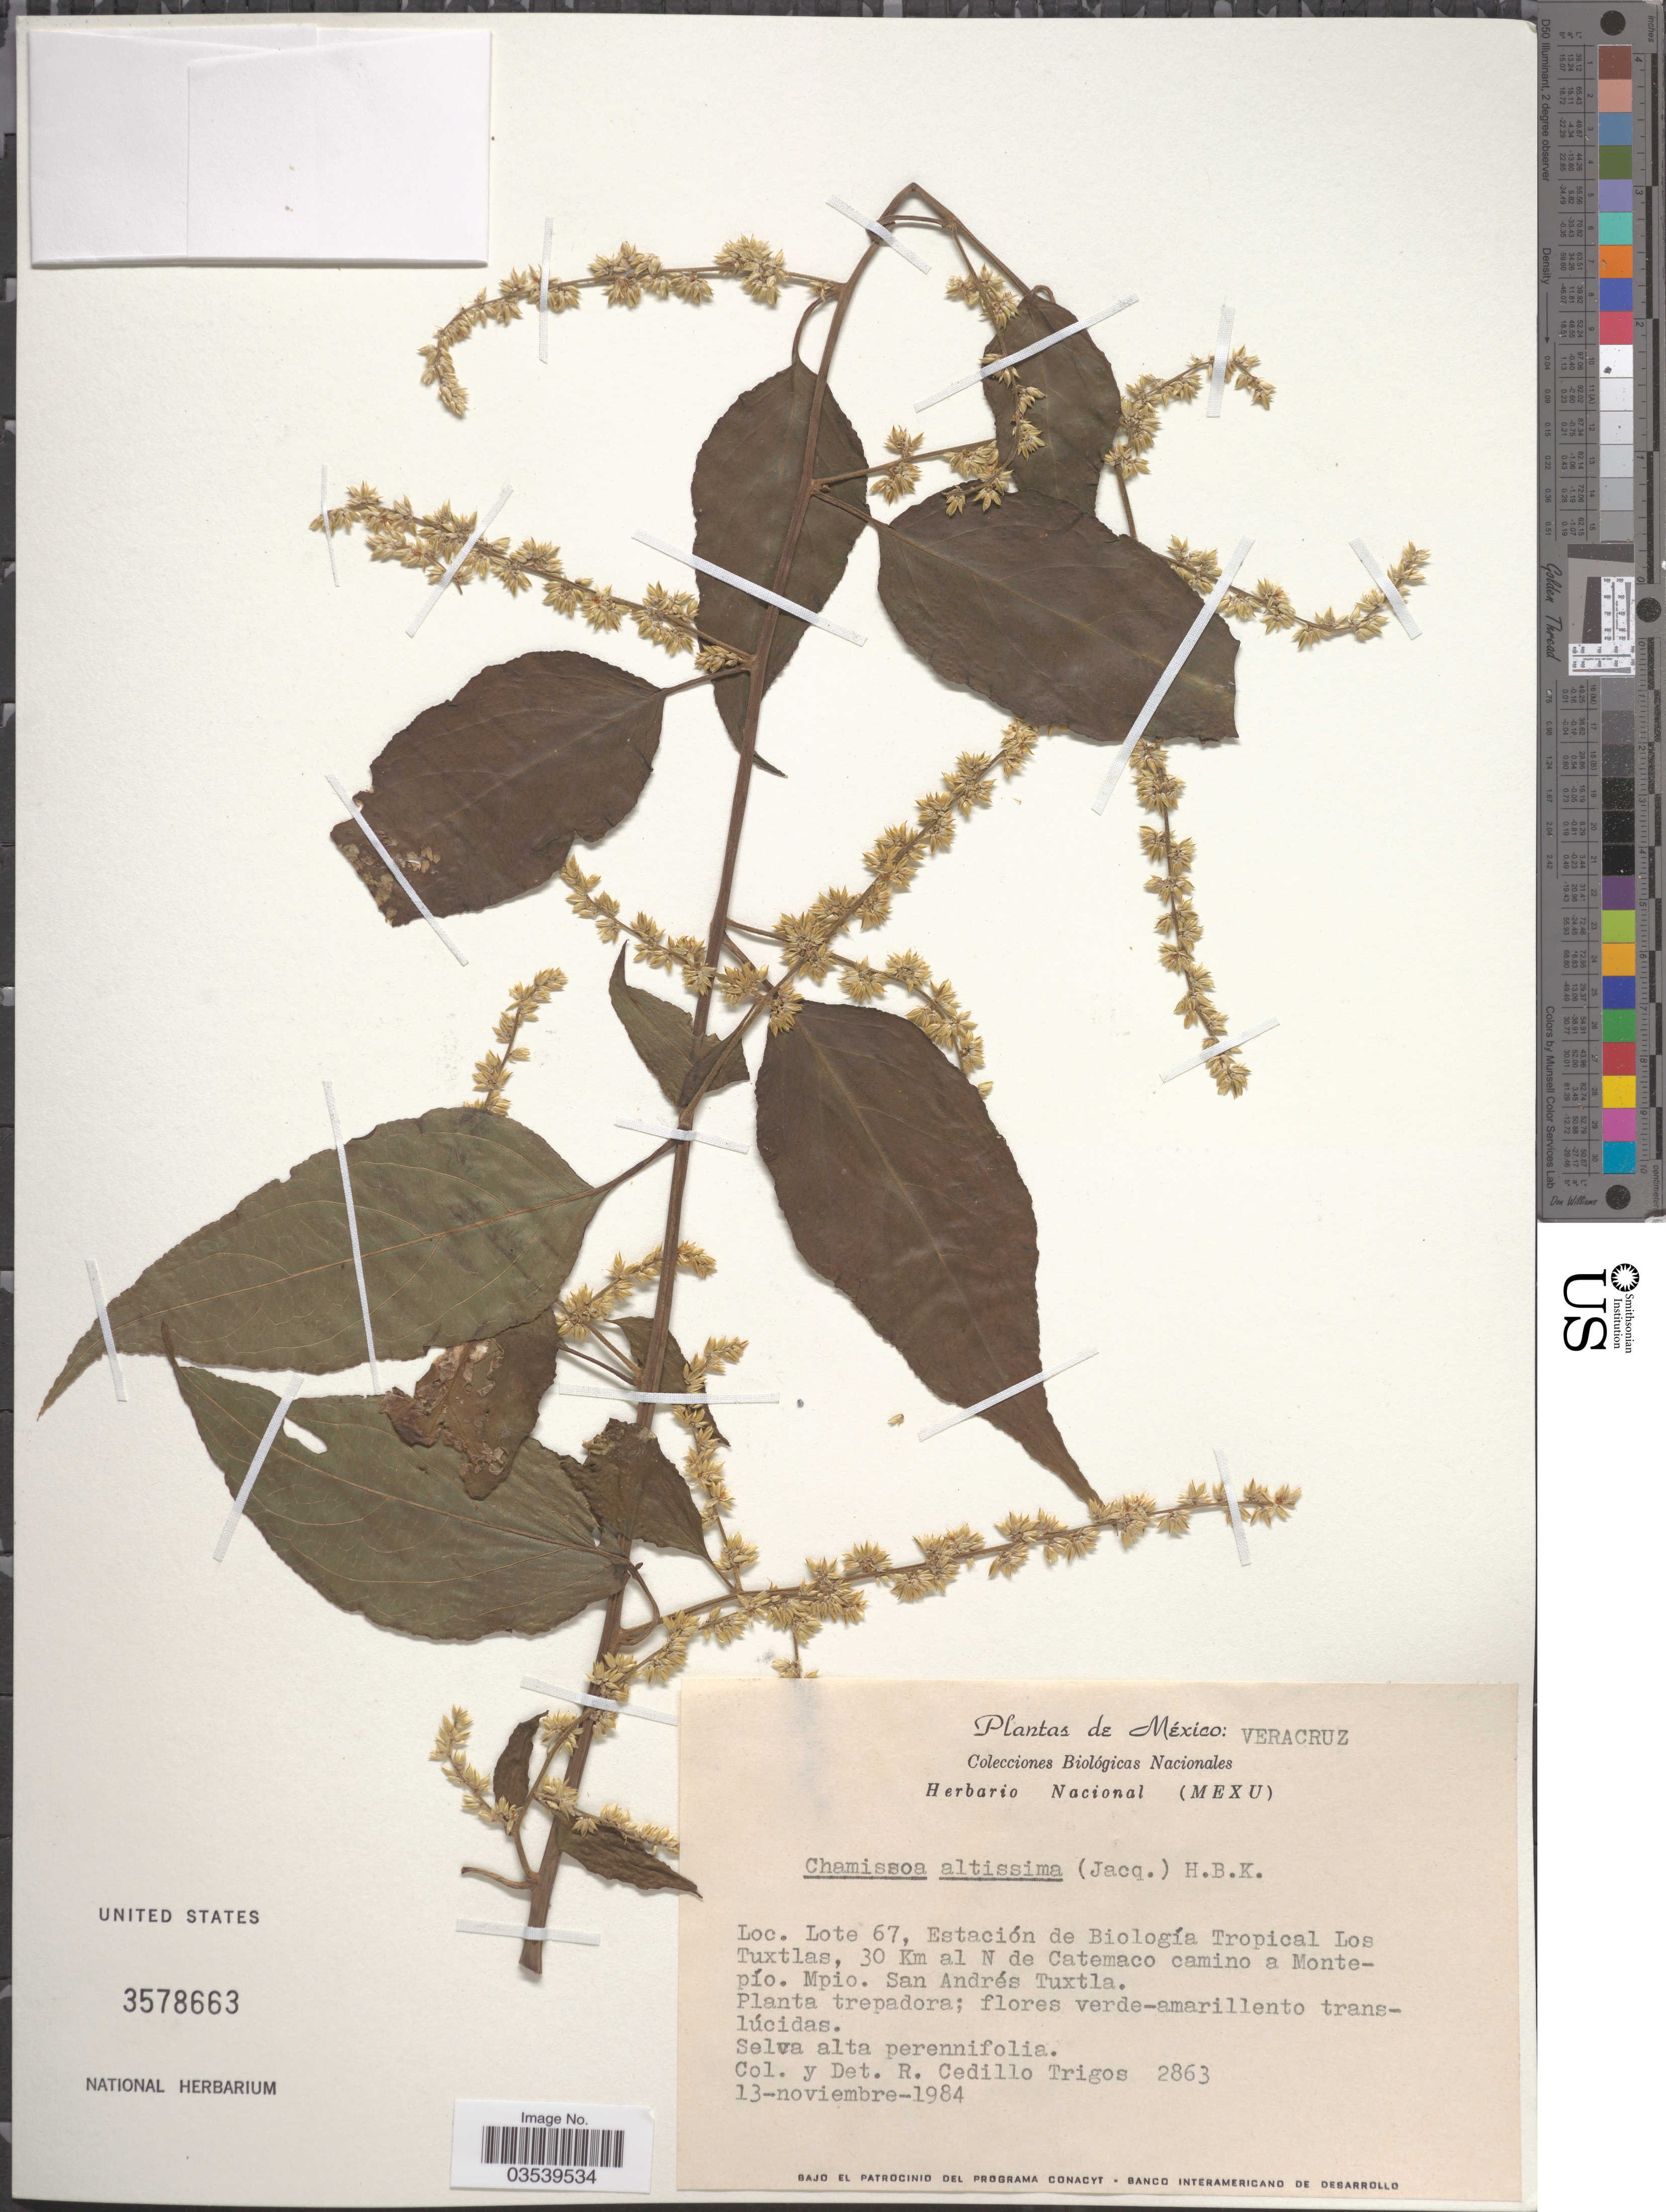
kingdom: Plantae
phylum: Tracheophyta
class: Magnoliopsida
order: Caryophyllales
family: Amaranthaceae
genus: Chamissoa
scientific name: Chamissoa altissima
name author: (Jacq.) Kunth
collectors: R. CedilloT.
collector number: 2863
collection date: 1984-11-13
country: Mexico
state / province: Veracruz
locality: Veracruz. Lote 67, Estación de Biología Tropical Los Tuxtlas, 30 Km al N de Catemaco camino a Montepío. Mpio. San Andrés Tuxtla.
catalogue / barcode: US 3578663